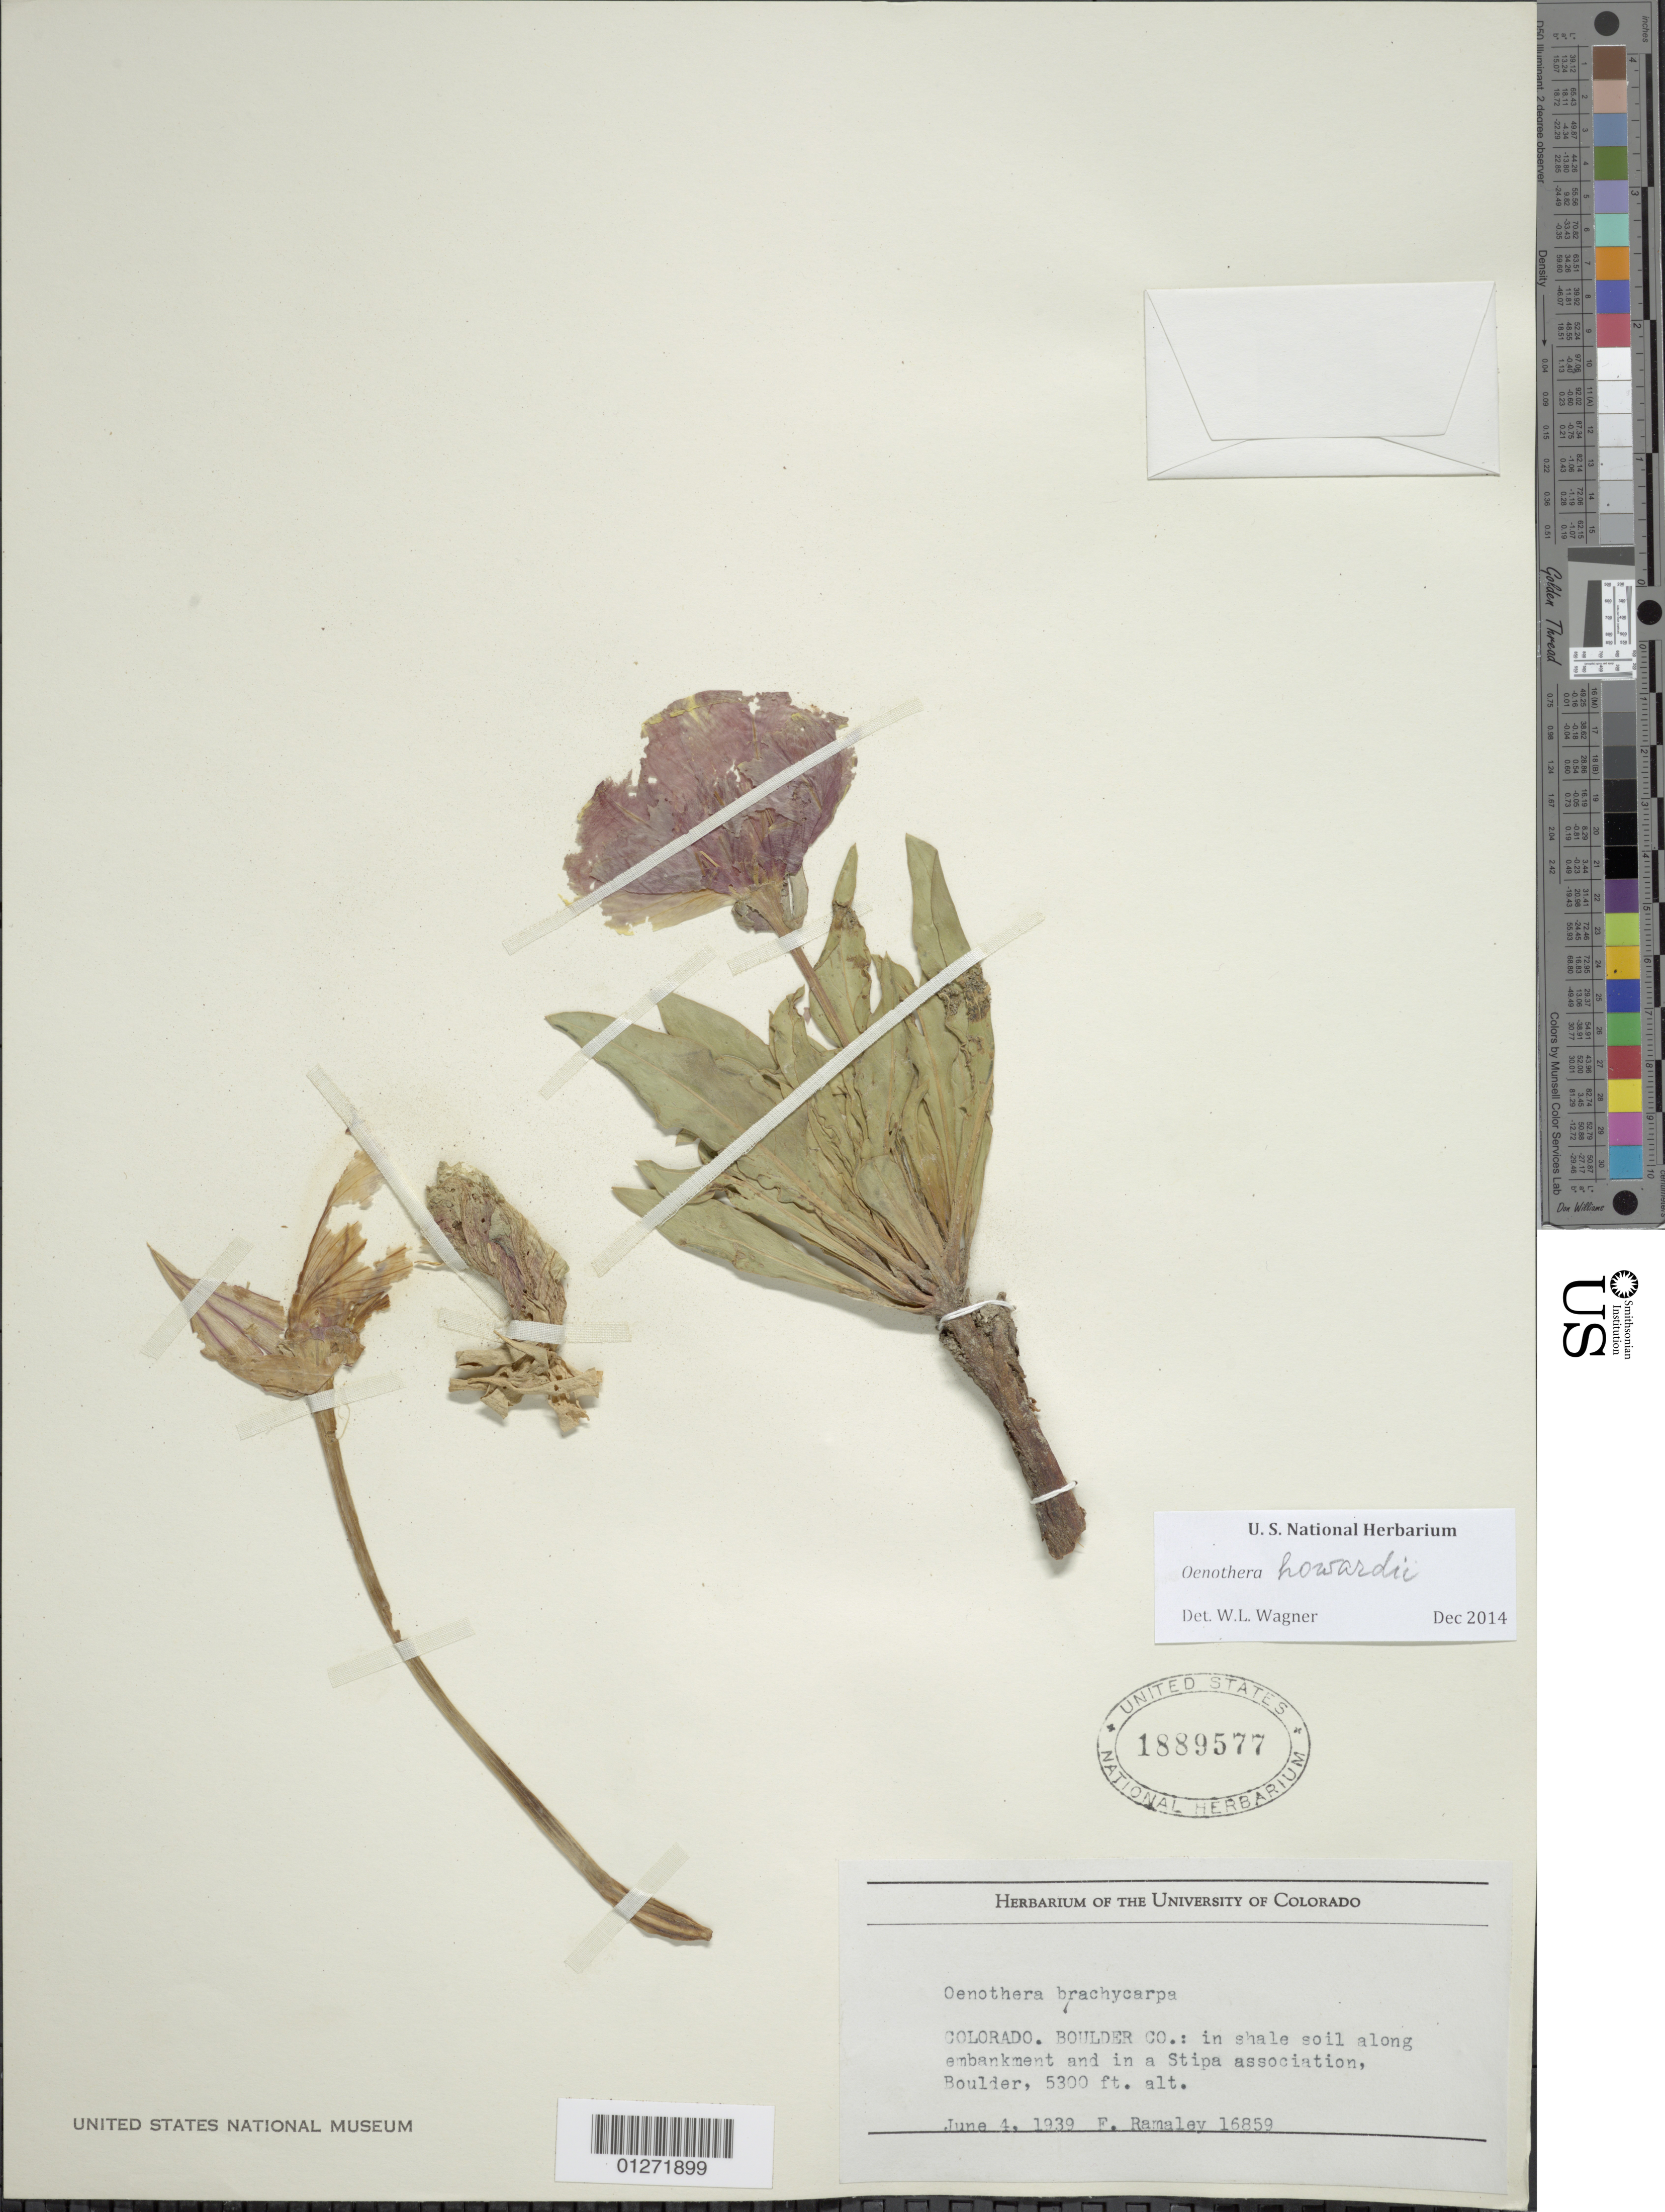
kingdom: Plantae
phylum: Tracheophyta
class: Magnoliopsida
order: Myrtales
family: Onagraceae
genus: Oenothera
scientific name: Oenothera howardii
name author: (A. Nelson) M.E. Jones ex Prain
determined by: Wagner, W. L., (BOT), Smithsonian Institution - National Museum of Natural History (UNITED STATES)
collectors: F. Ramaley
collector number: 16859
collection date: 1939-06-04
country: United States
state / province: Colorado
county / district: Boulder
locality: Boulder.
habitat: Shale soil along embankment.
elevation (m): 1615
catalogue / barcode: US 1889577